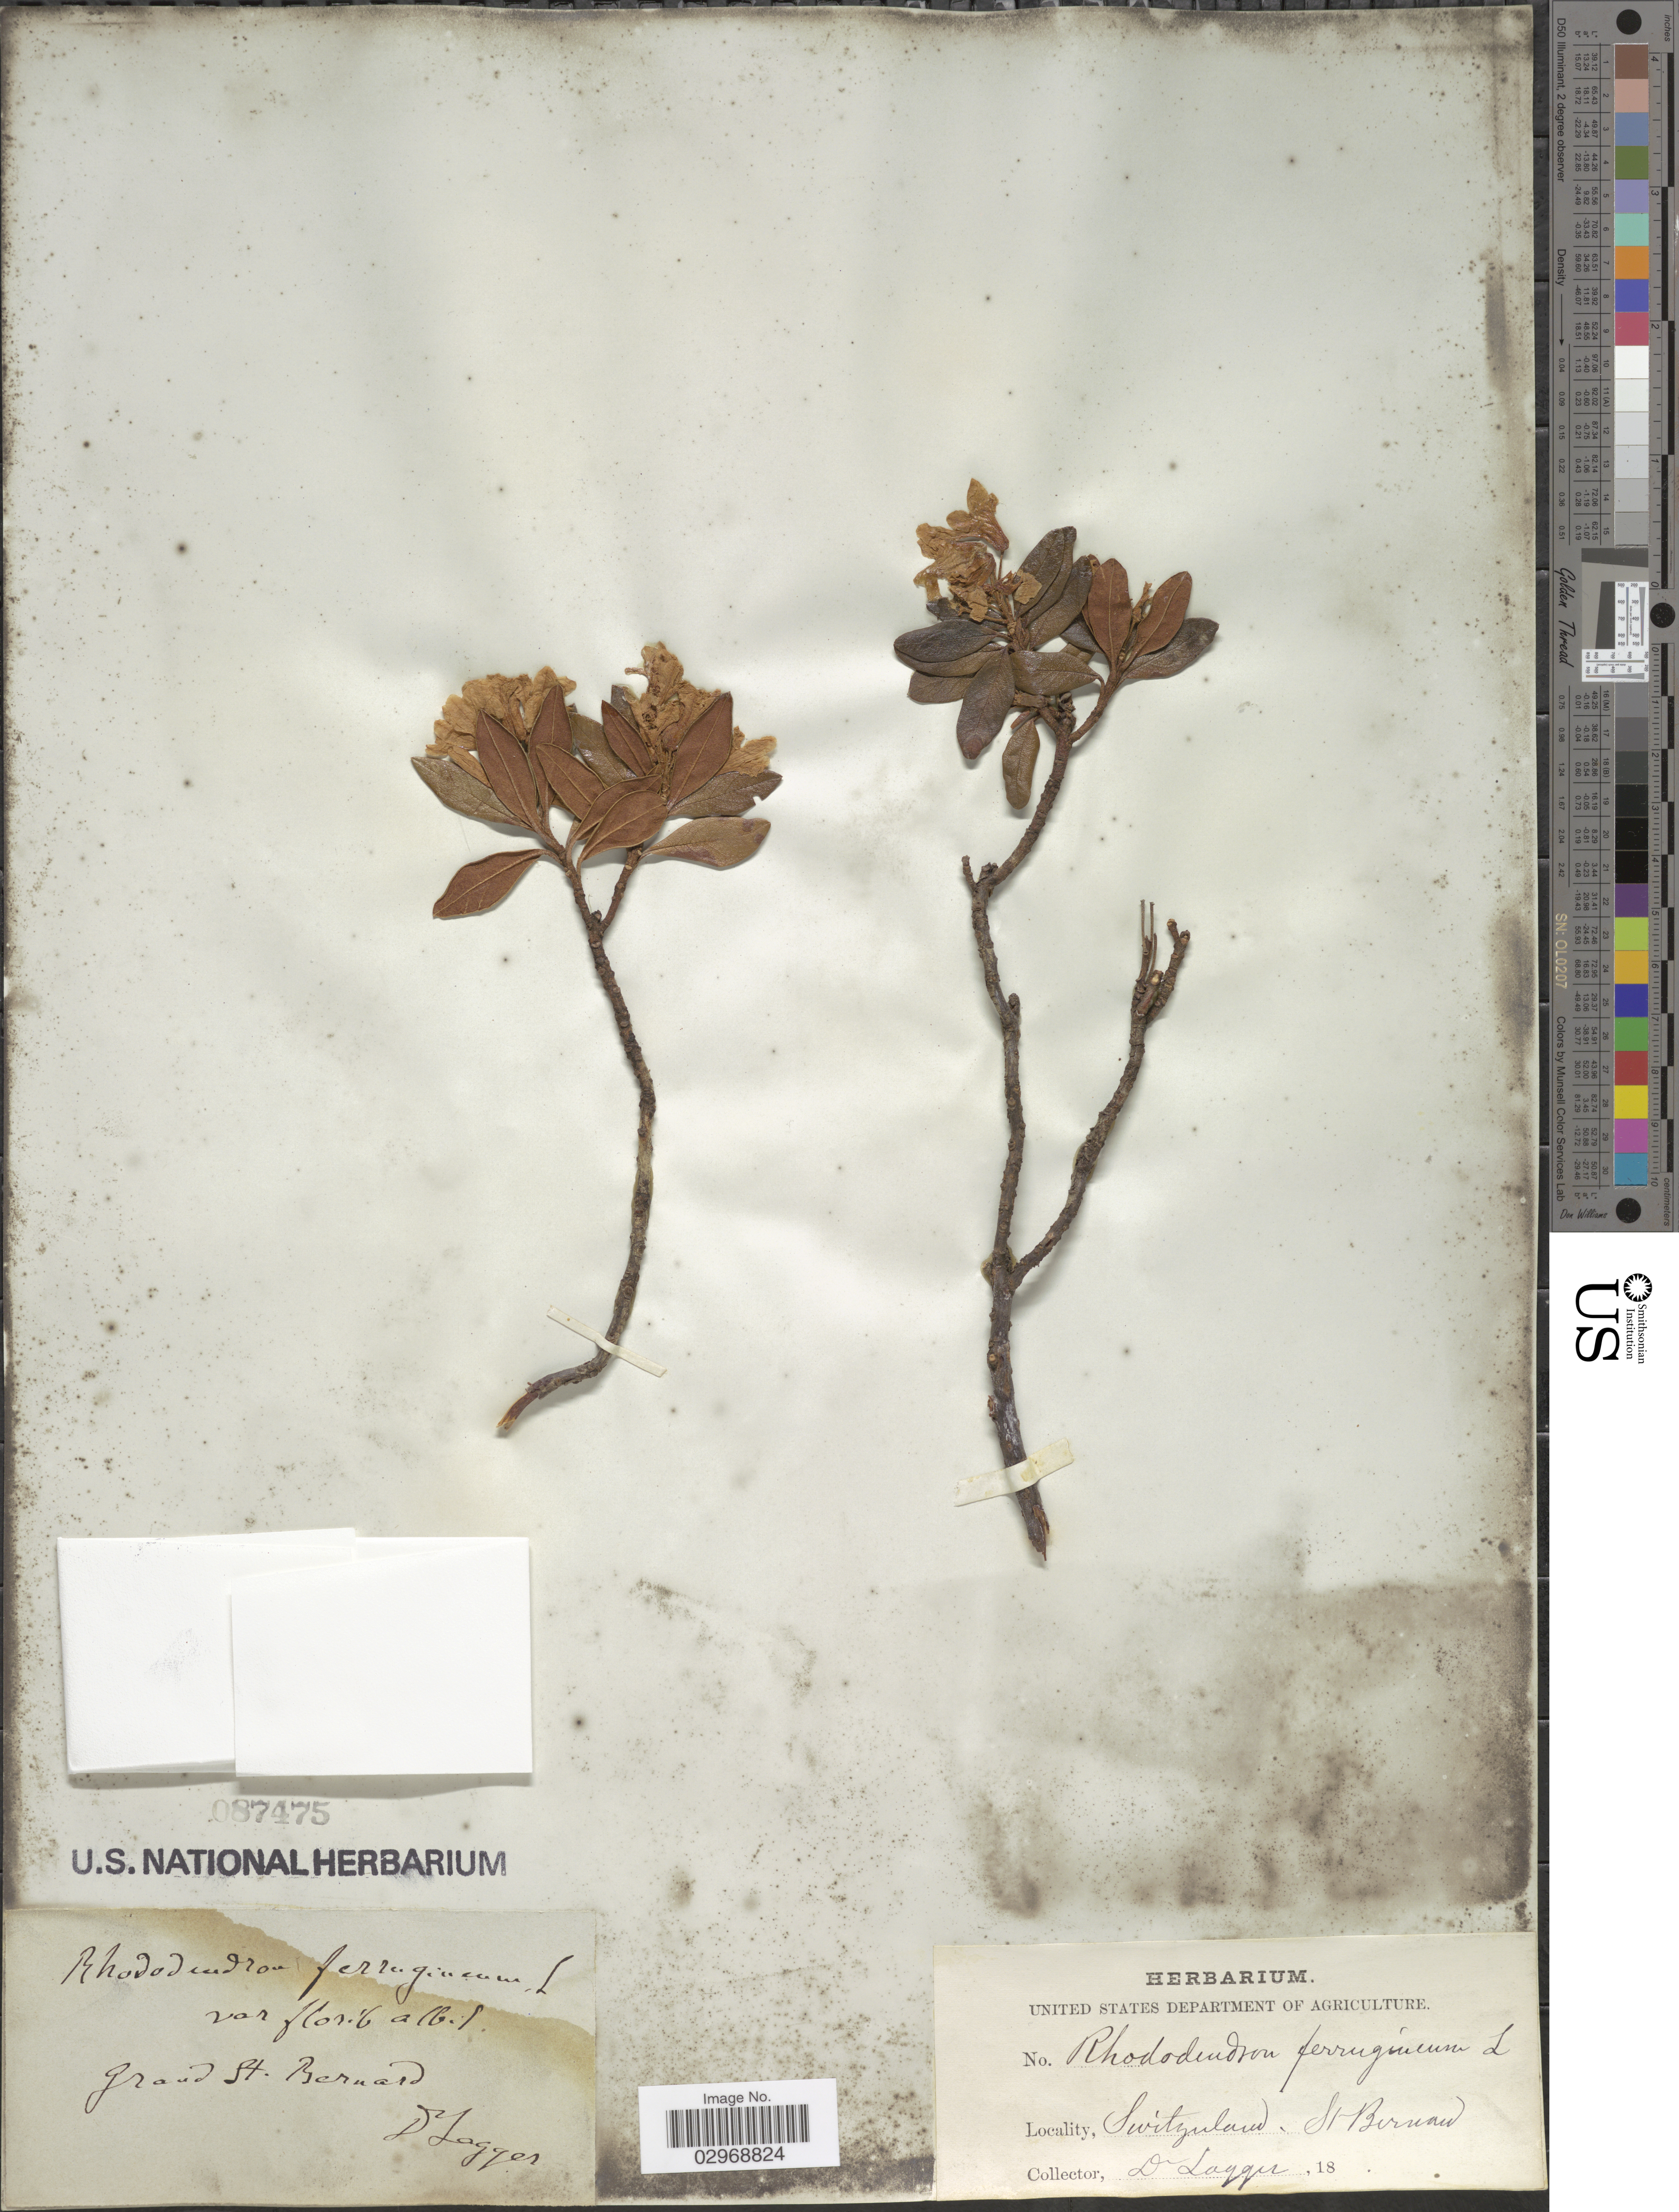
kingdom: Plantae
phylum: Tracheophyta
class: Magnoliopsida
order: Ericales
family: Ericaceae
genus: Rhododendron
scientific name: Rhododendron ferrugineum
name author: L.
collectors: F. J. Lagger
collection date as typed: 18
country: Switzerland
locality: Grand St. Bernard.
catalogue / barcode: US 87475